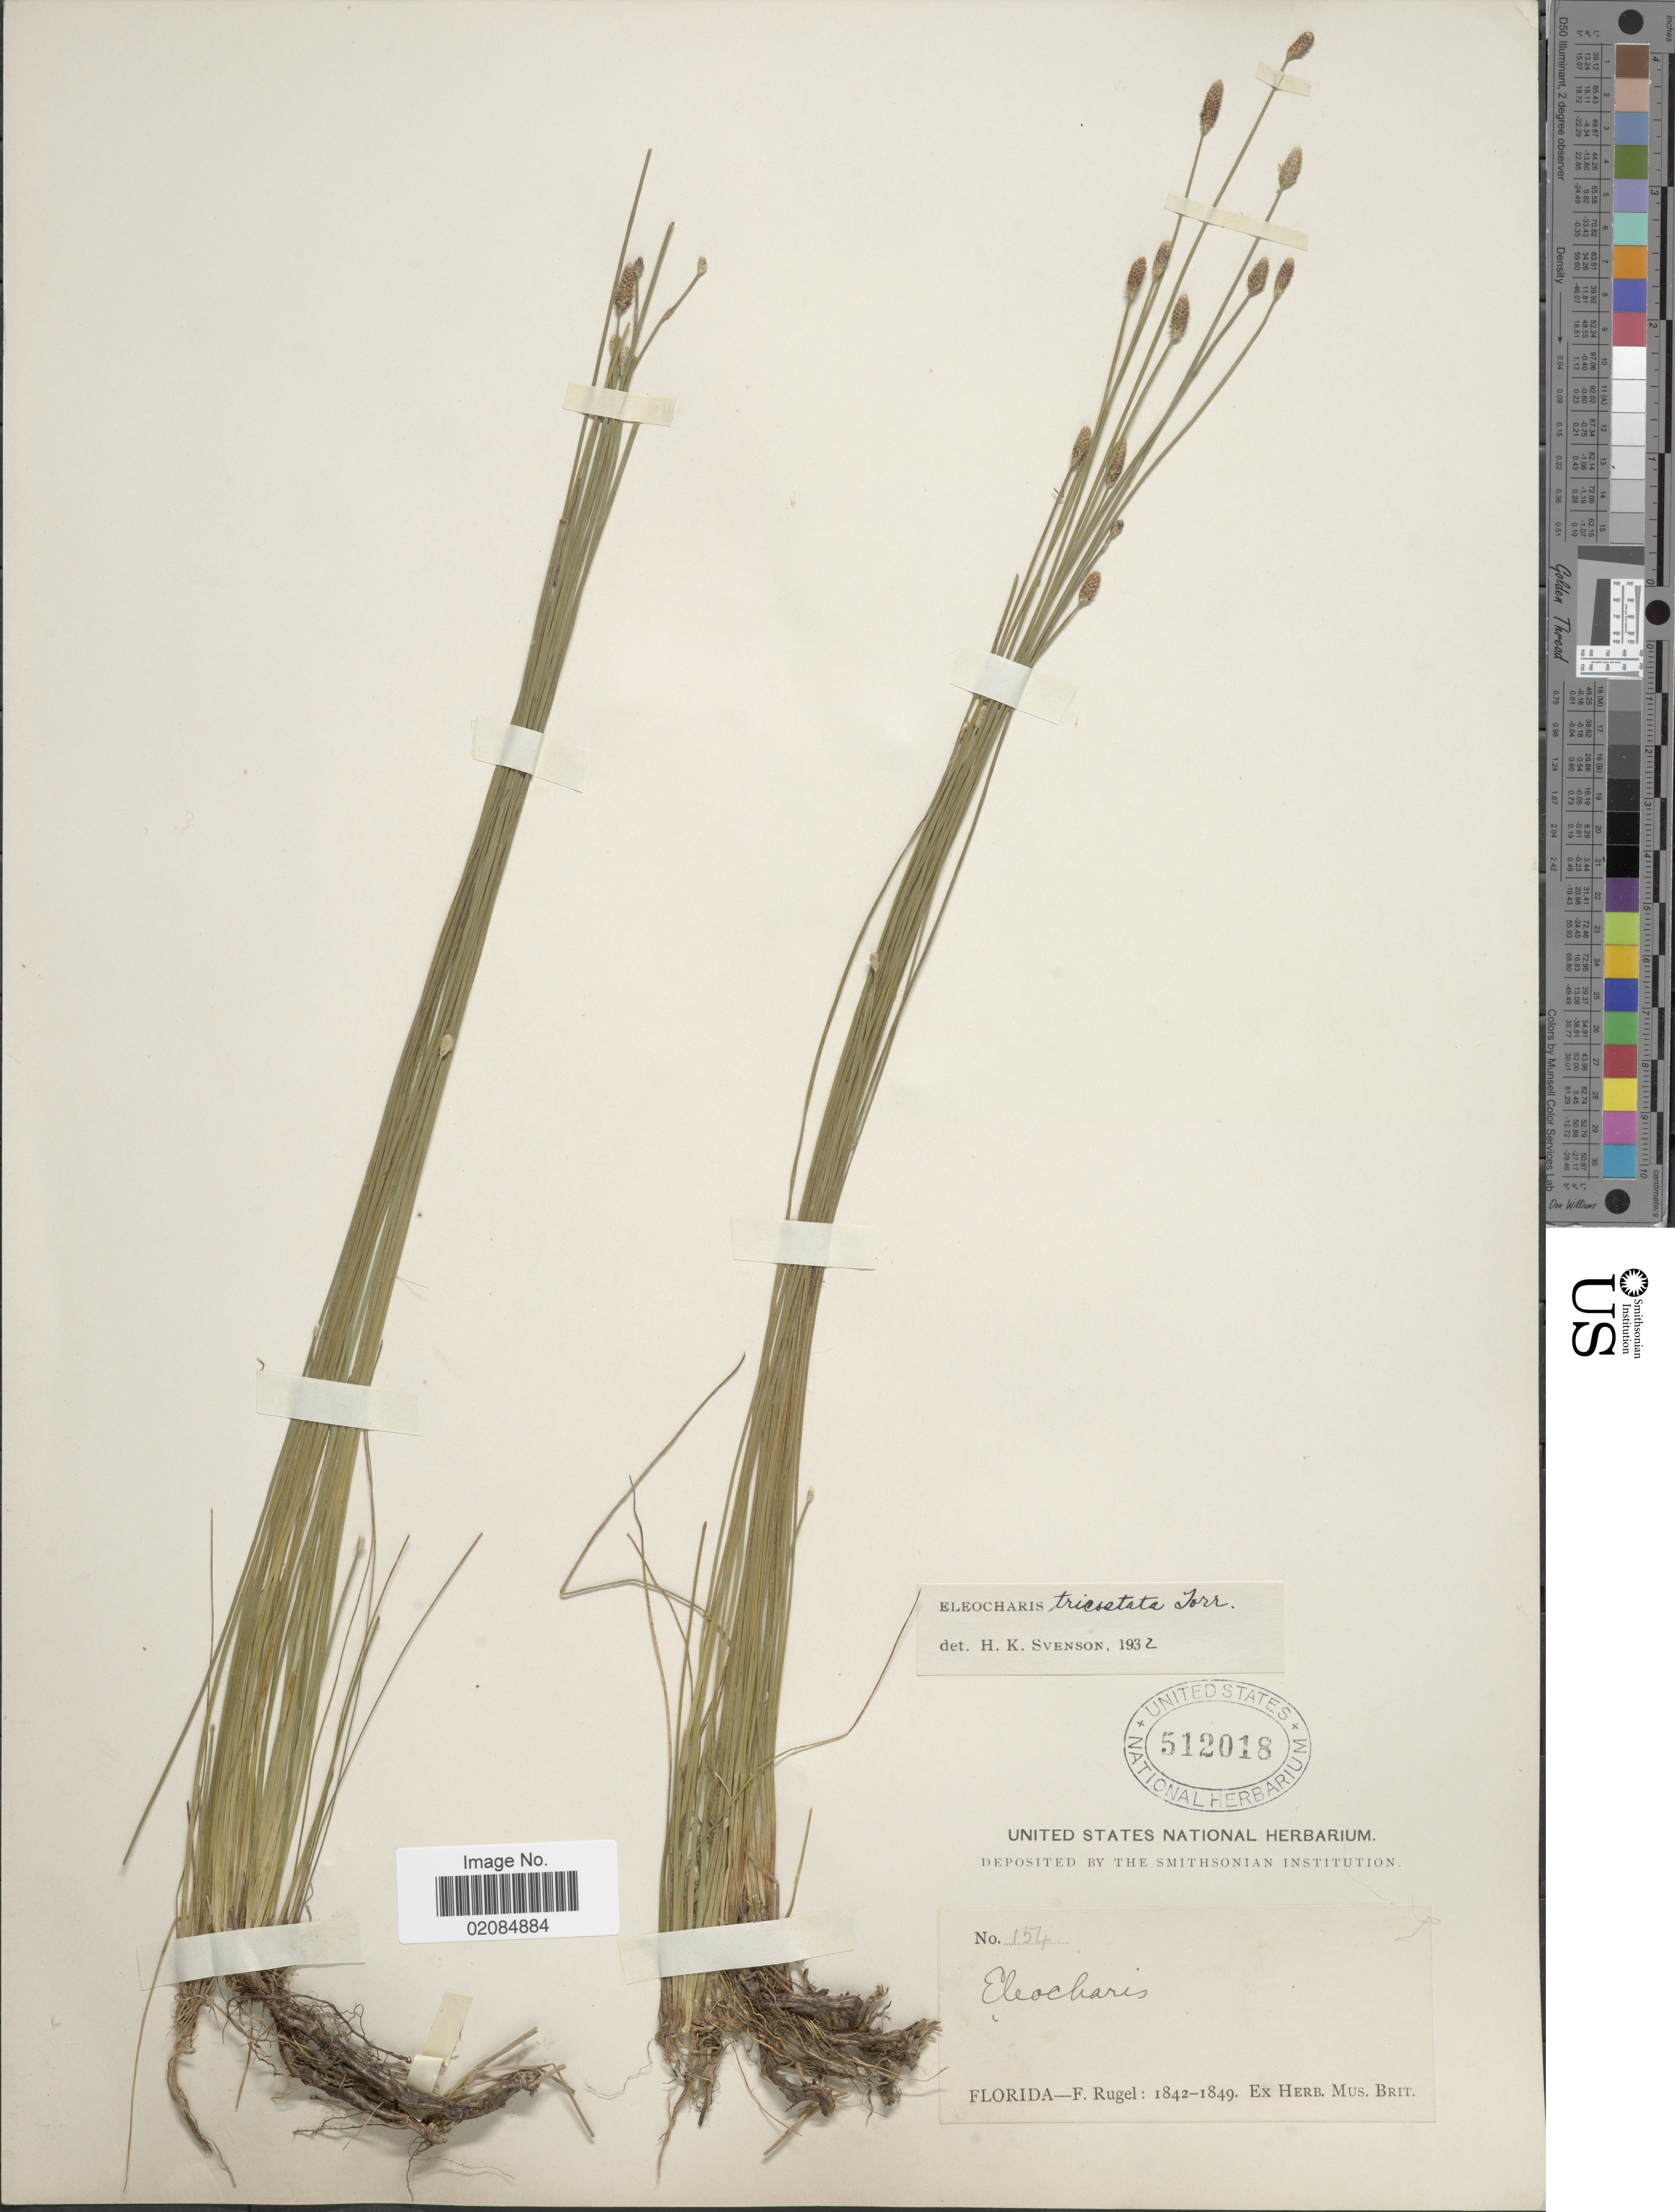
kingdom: Plantae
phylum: Tracheophyta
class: Liliopsida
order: Poales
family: Cyperaceae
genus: Eleocharis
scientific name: Eleocharis tricostata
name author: Torr.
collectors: F. Rugel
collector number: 154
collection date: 1842/1849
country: United States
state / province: Florida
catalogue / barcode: US 512018